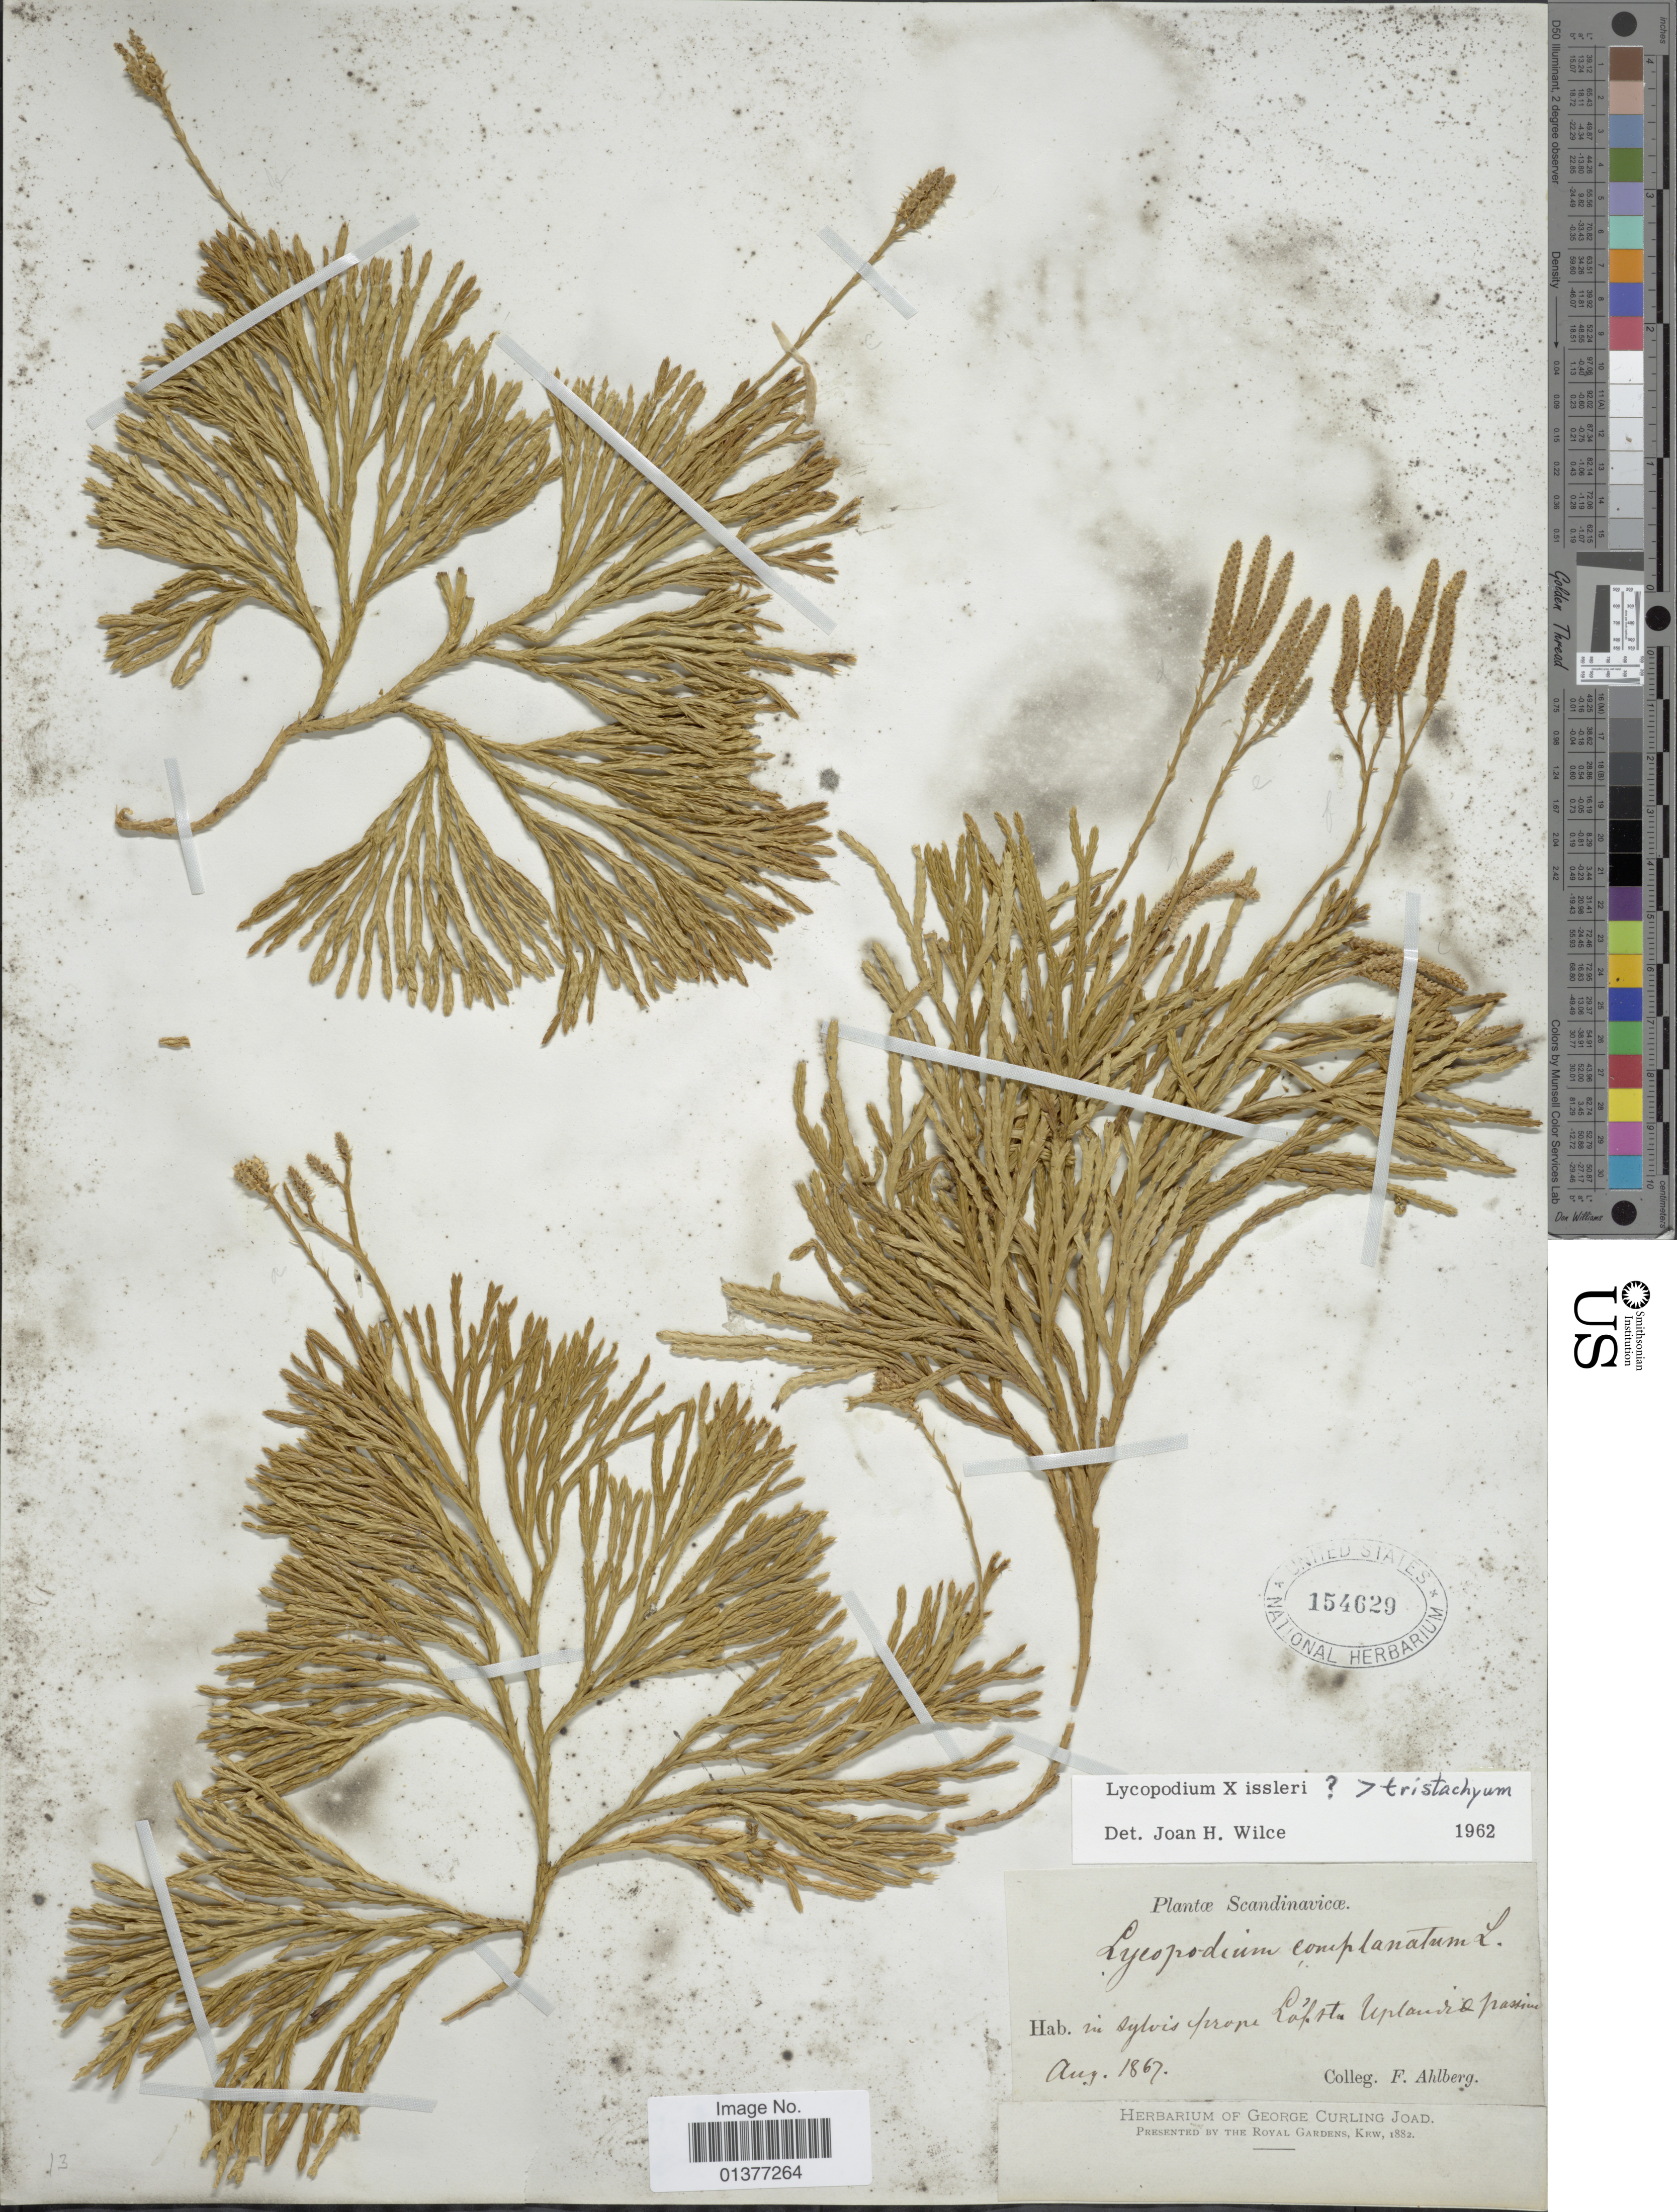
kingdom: Plantae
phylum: Tracheophyta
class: Lycopodiopsida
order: Lycopodiales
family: Lycopodiaceae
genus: Diphasiastrum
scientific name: Diphasiastrum issleri x D. tristachyum (Pursh) Holub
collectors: F. Ahlberg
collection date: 1867-08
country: Sweden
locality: Scandinavicae, In sylvis prope Lofsta Uplandia pascius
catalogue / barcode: US 154629